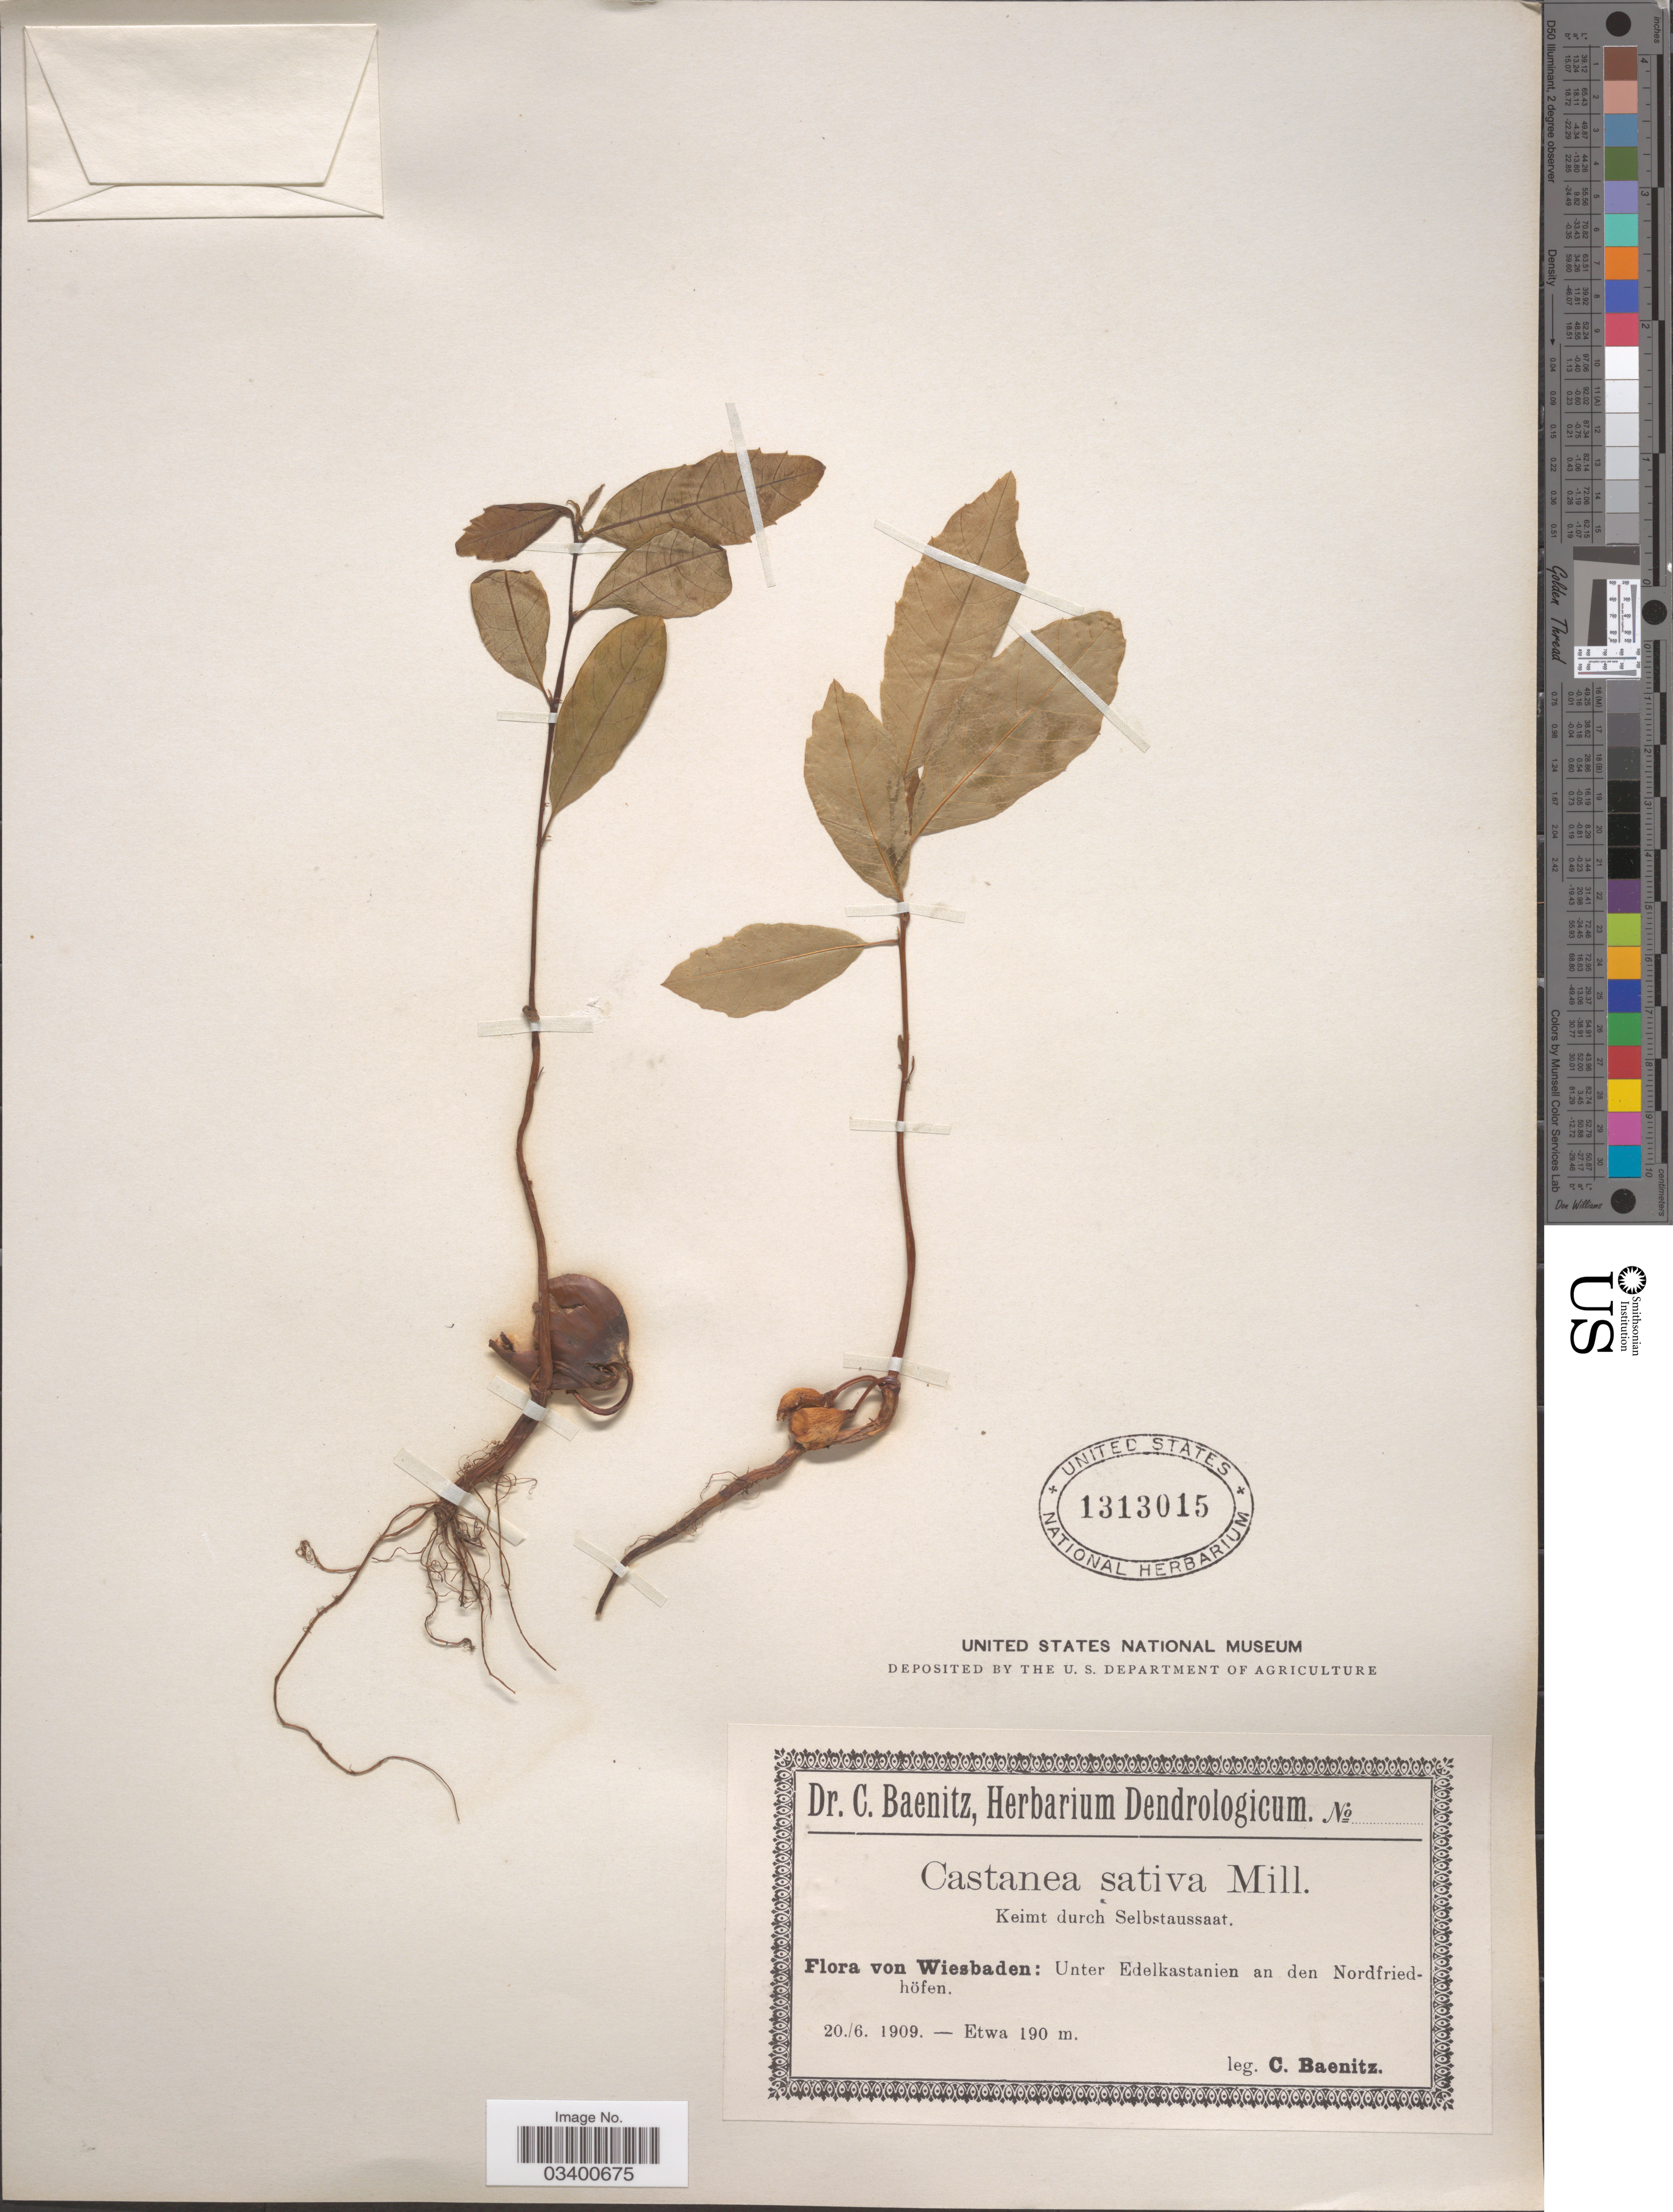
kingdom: Plantae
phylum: Tracheophyta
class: Magnoliopsida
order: Fagales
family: Fagaceae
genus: Castanea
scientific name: Castanea sativa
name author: Mill.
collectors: C. G. Baenitz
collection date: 1909-06-20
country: Germany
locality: Wiesbaden: Unter Edelkastanien an den Nordfriedhöfen.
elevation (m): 190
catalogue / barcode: US 1313015